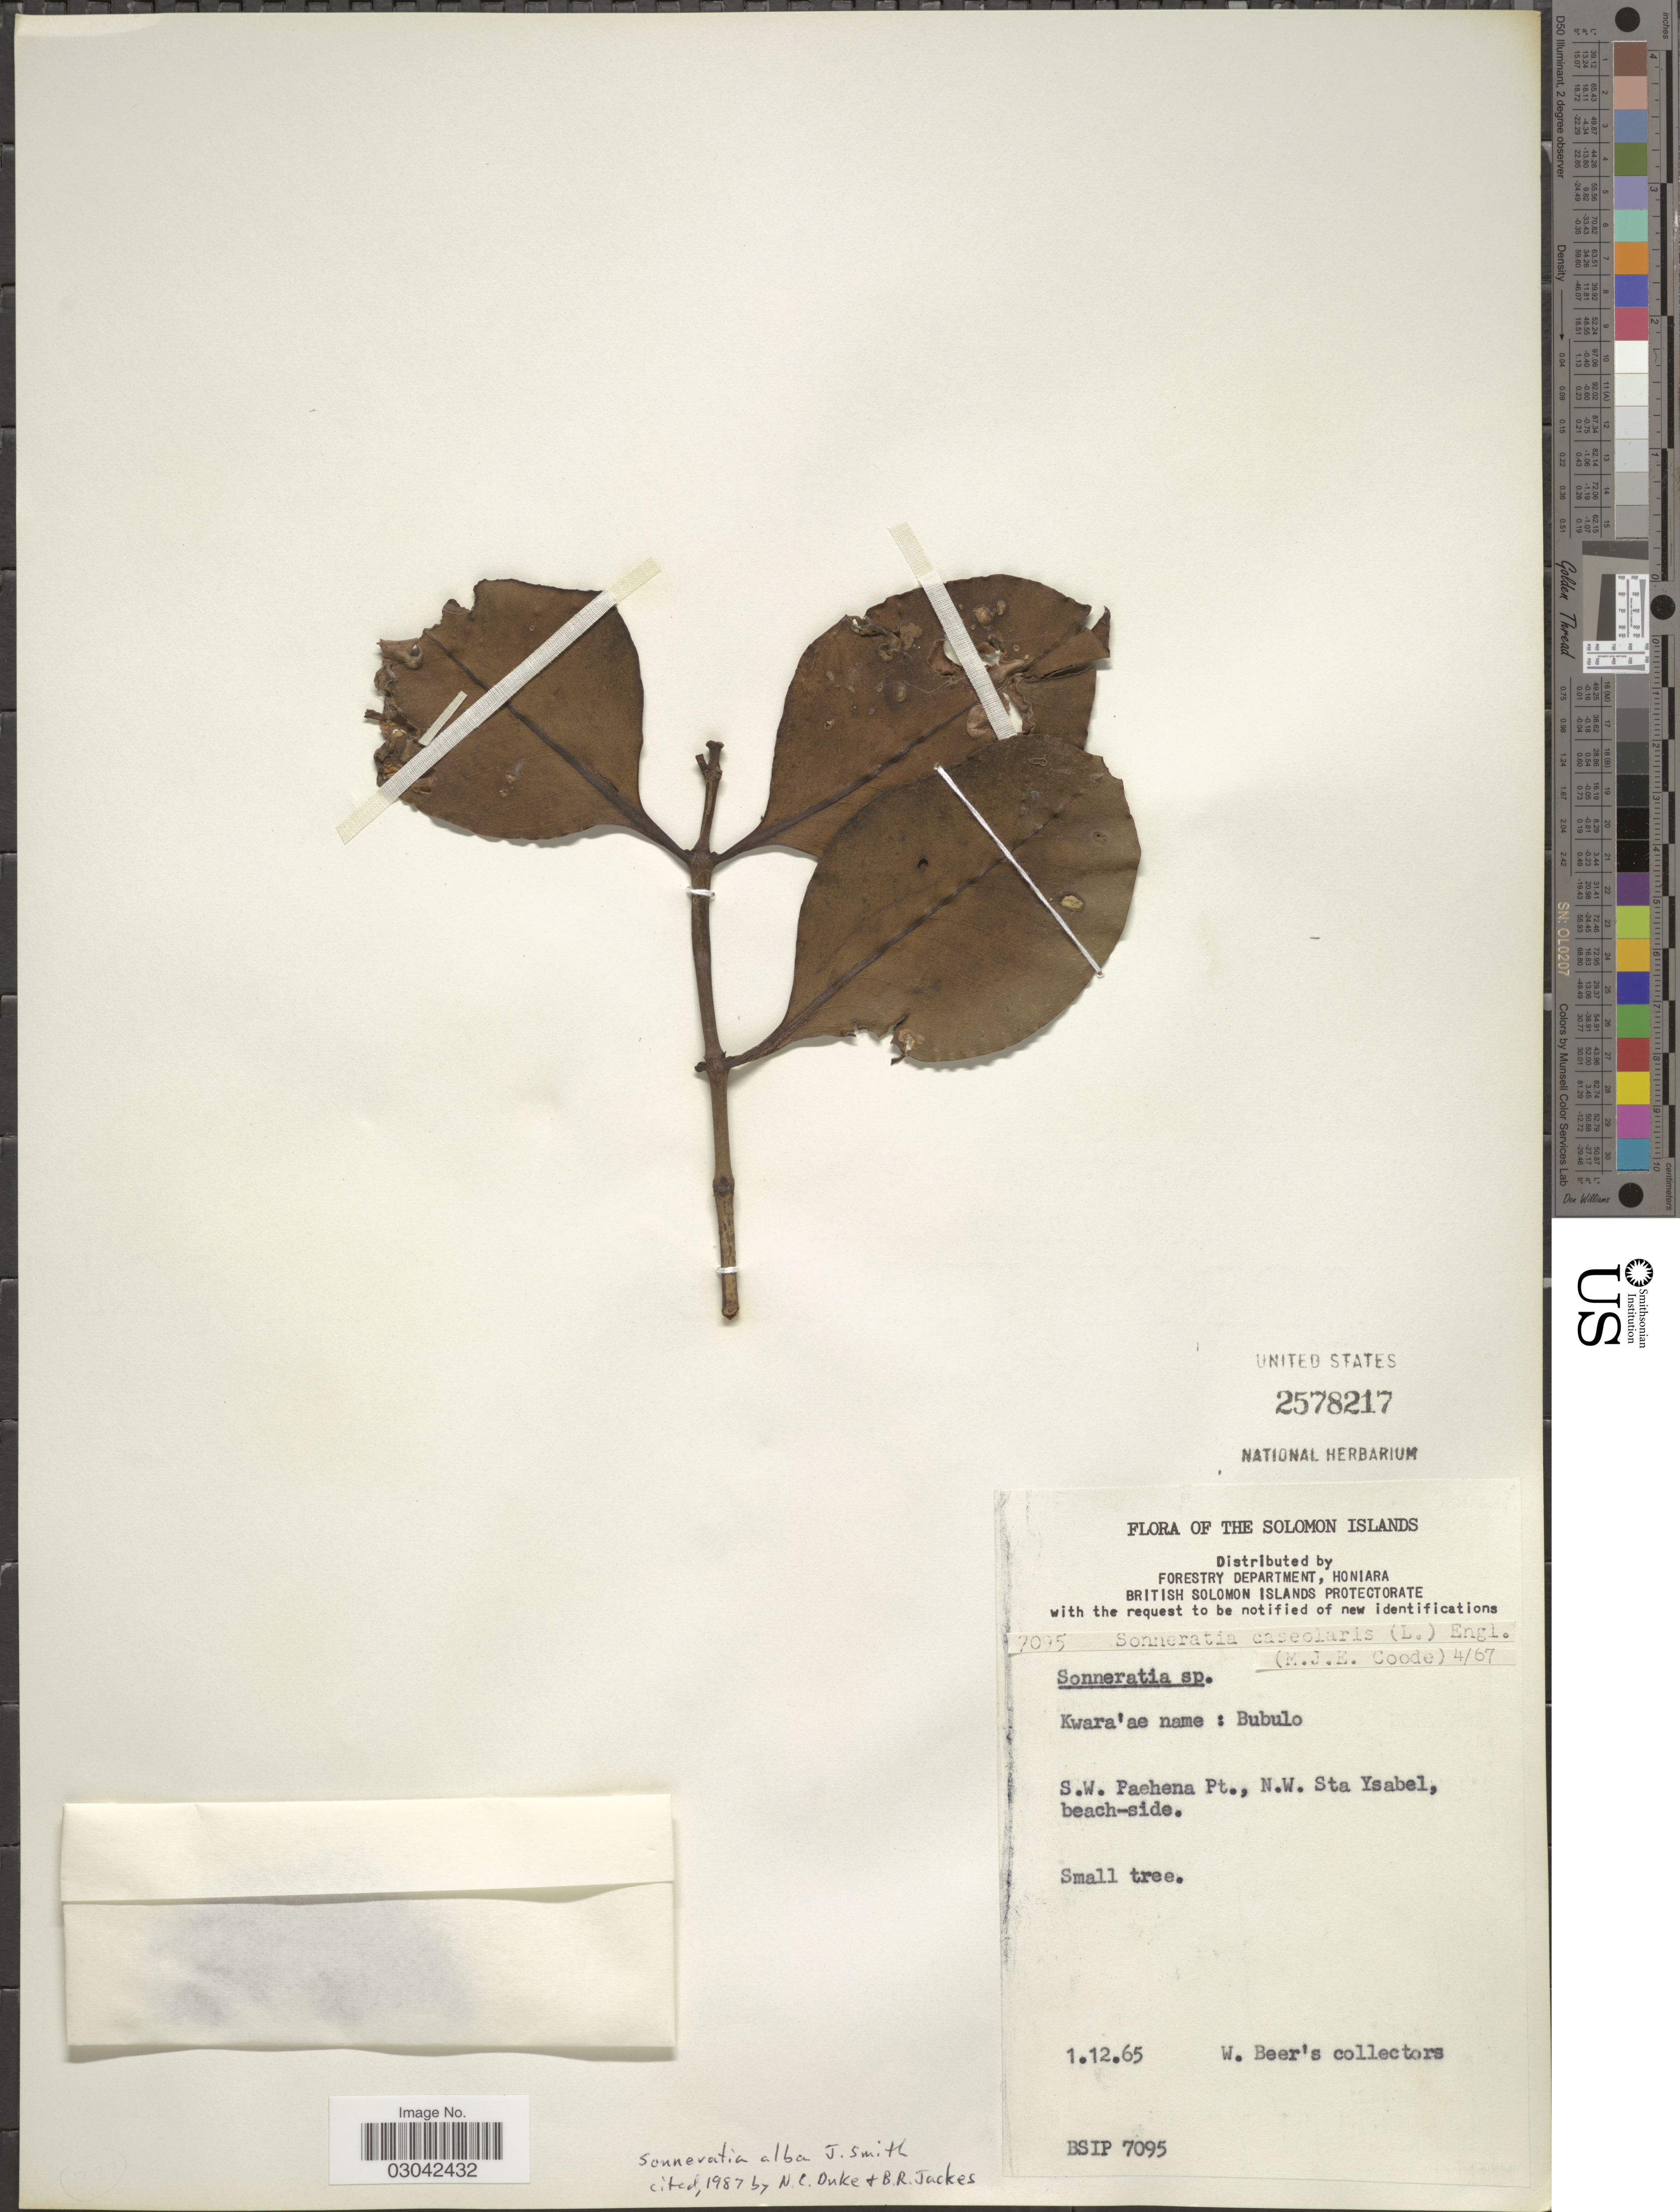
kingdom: Plantae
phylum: Tracheophyta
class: Magnoliopsida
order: Myrtales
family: Lythraceae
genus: Sonneratia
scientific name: Sonneratia alba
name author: Sm.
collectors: W. Beer's Collectors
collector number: BSIP7095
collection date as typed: Transcribed d/m/y: 1/12/65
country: Solomon Islands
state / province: Solomon Islands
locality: S.W. Paehena Pt., N.W. Sta Ysabel, beach-side.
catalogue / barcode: US 2578217